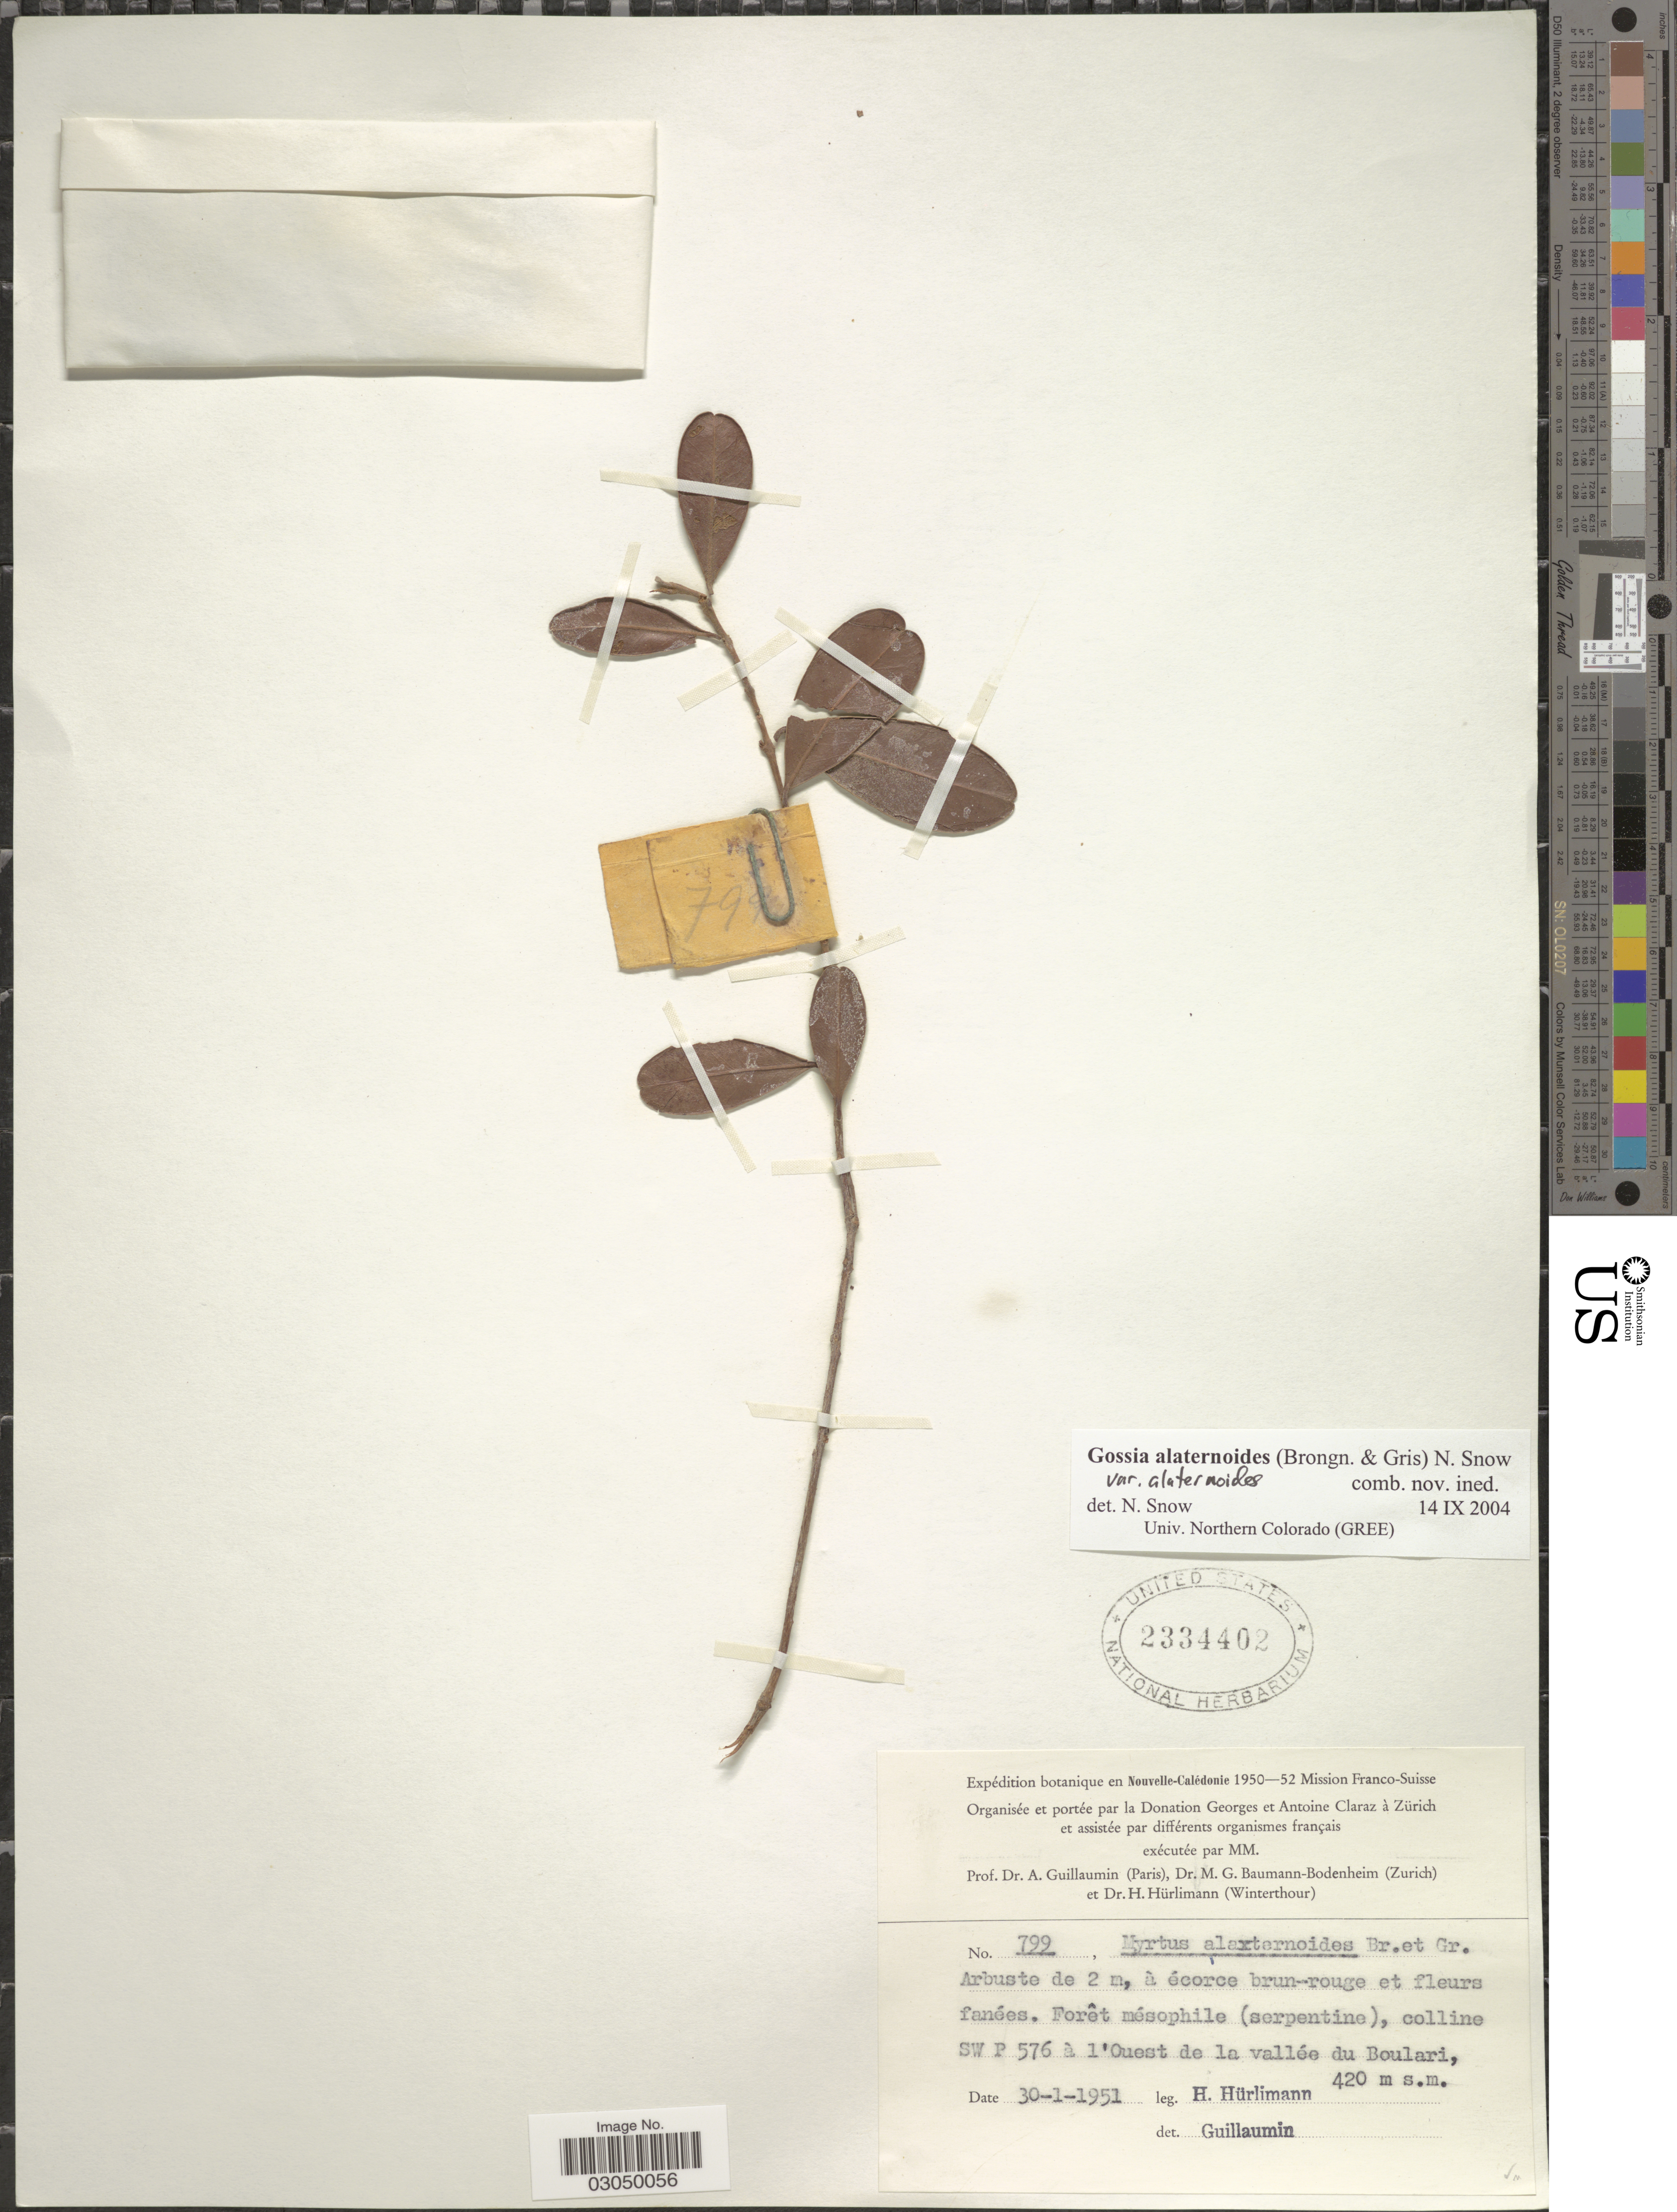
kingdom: Plantae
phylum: Tracheophyta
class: Magnoliopsida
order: Myrtales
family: Myrtaceae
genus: Gossia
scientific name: Gossia alaternoides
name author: (Brongn. & Gris) N. Snow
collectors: H. Hürlimann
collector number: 799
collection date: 1951-01-30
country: New Caledonia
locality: En Nouvelle-Calédonie. Forêt mésophile (serpentine), colline SW P 576 à l'Ouest de la vallée du Boulari.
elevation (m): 420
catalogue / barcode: US 2334402